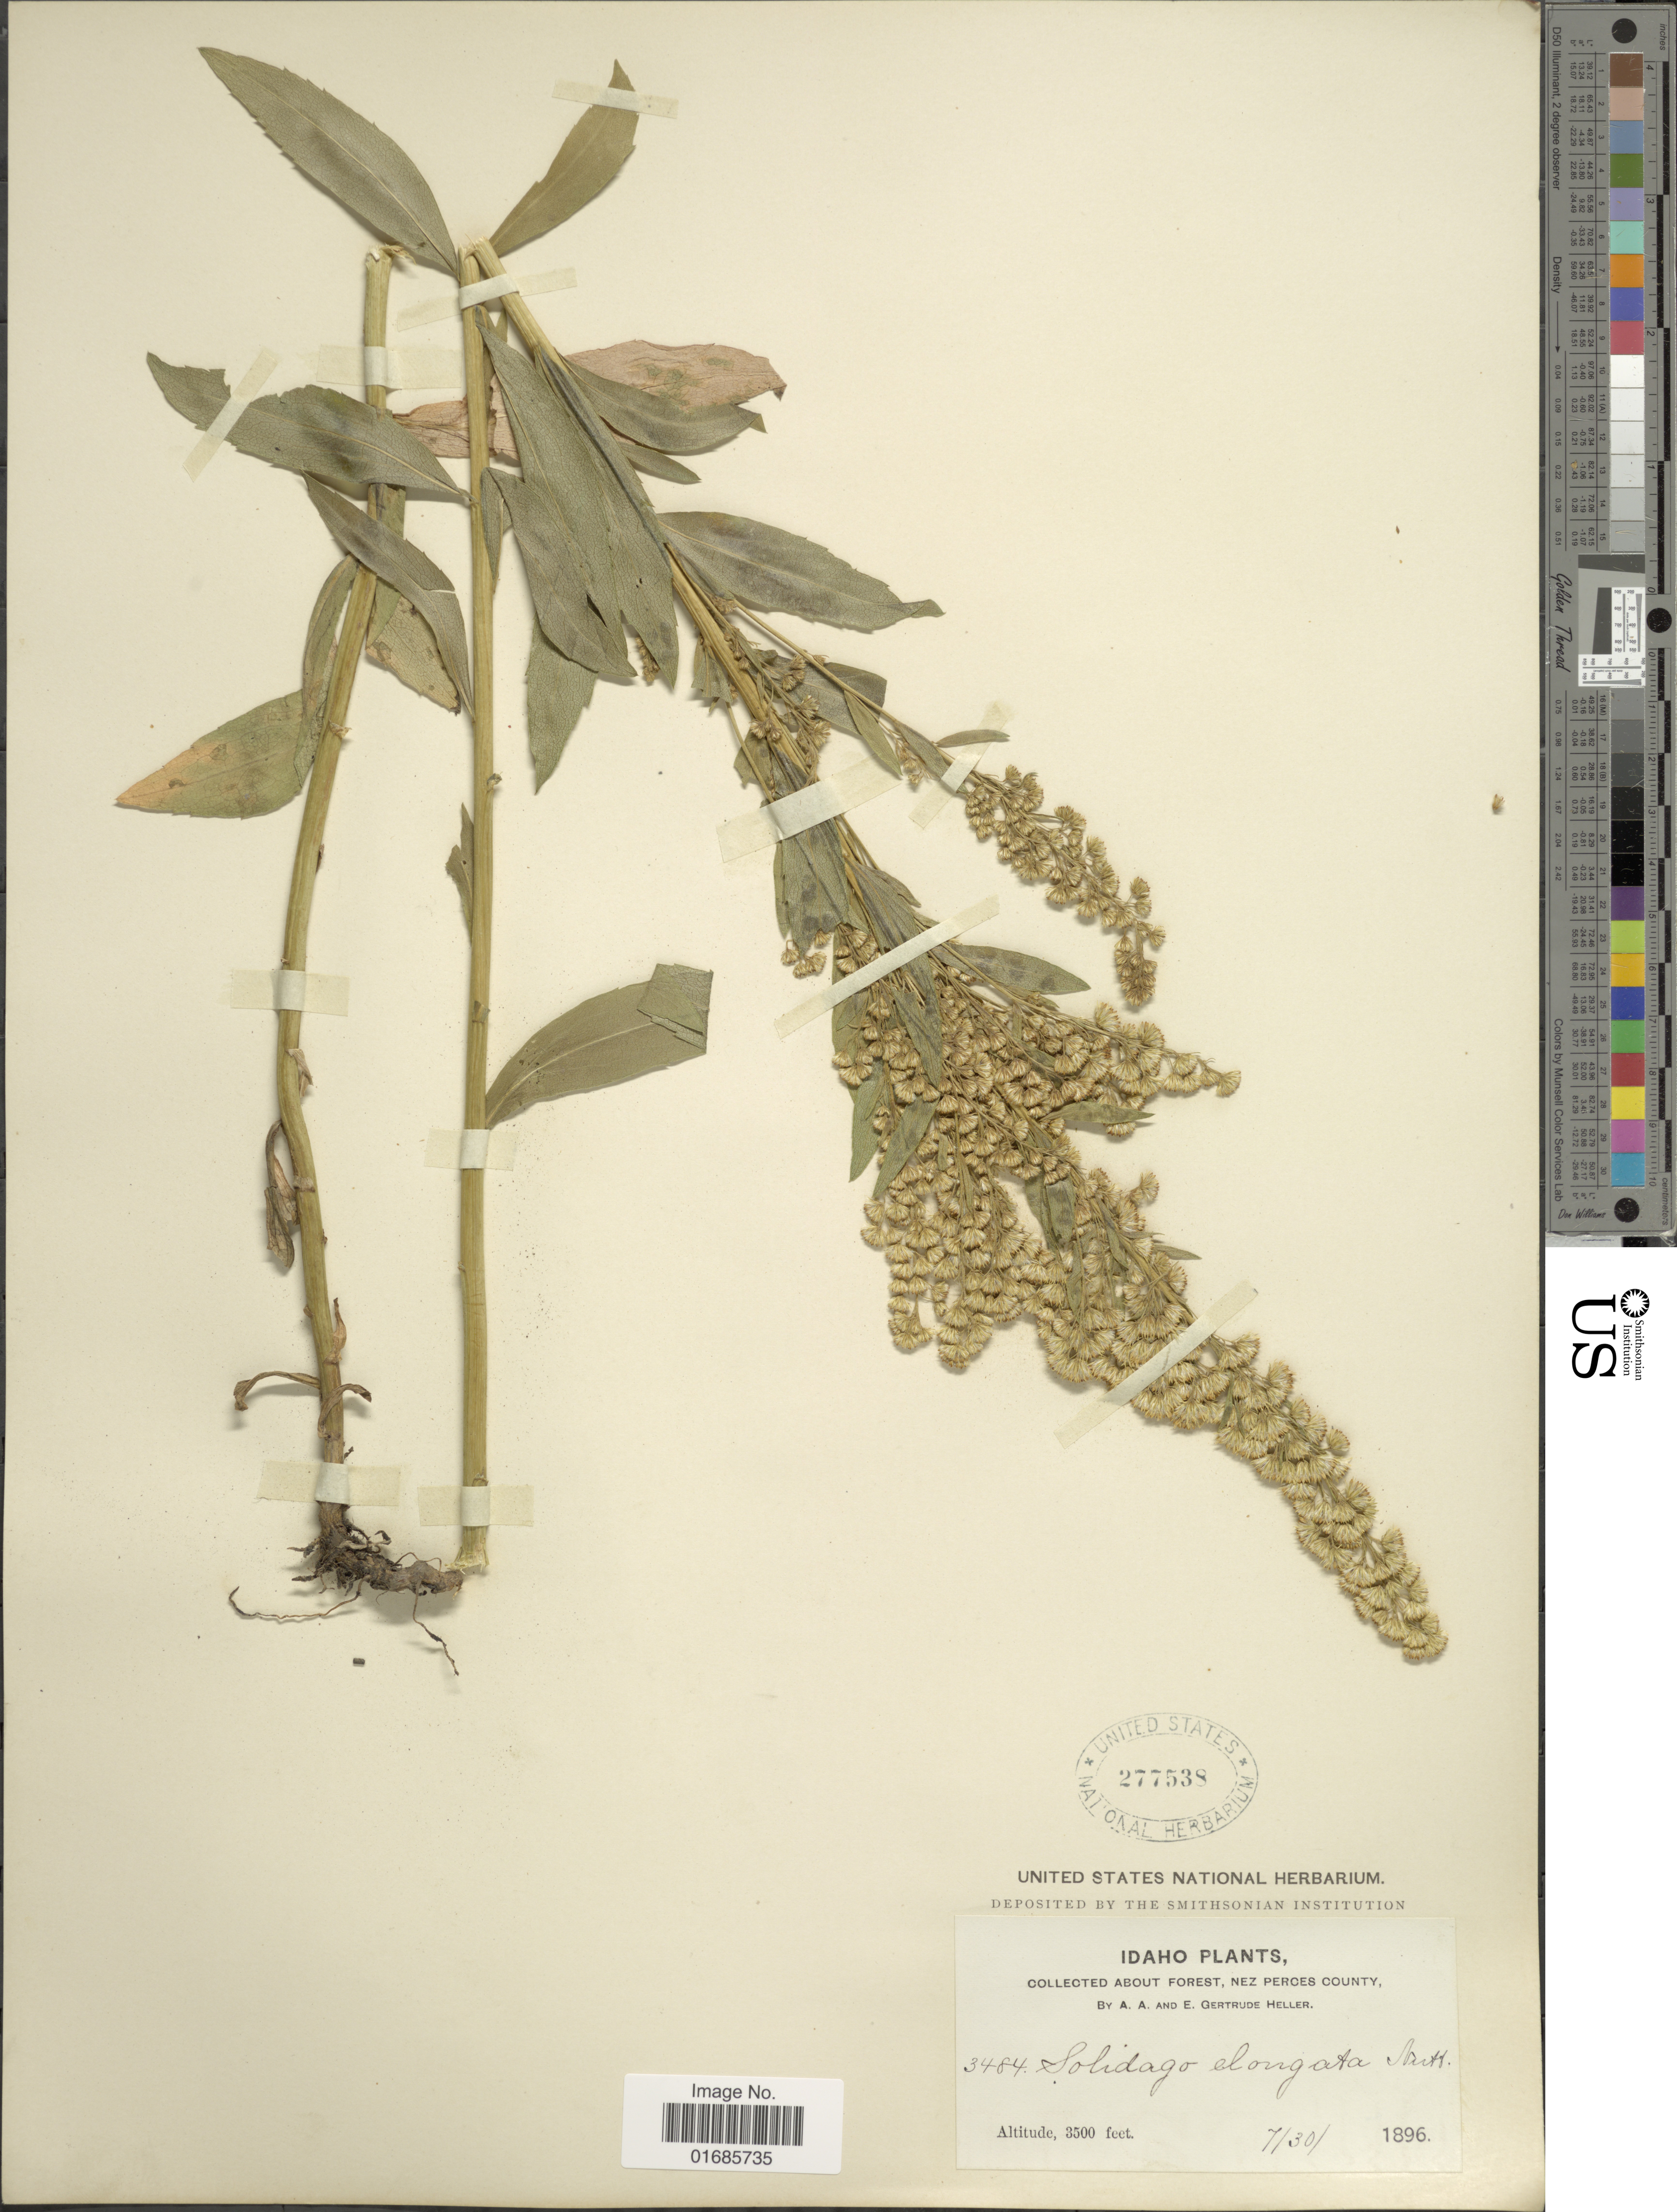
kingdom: Plantae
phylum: Tracheophyta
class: Magnoliopsida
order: Asterales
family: Asteraceae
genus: Solidago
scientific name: Solidago canadensis var. salebrosa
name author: (Piper) M.E. Jones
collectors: A. A. Heller & E. G. Heller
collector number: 3484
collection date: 1896-07-30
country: United States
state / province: Idaho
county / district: Nez Perce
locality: About forest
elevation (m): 1067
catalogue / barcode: US 277538